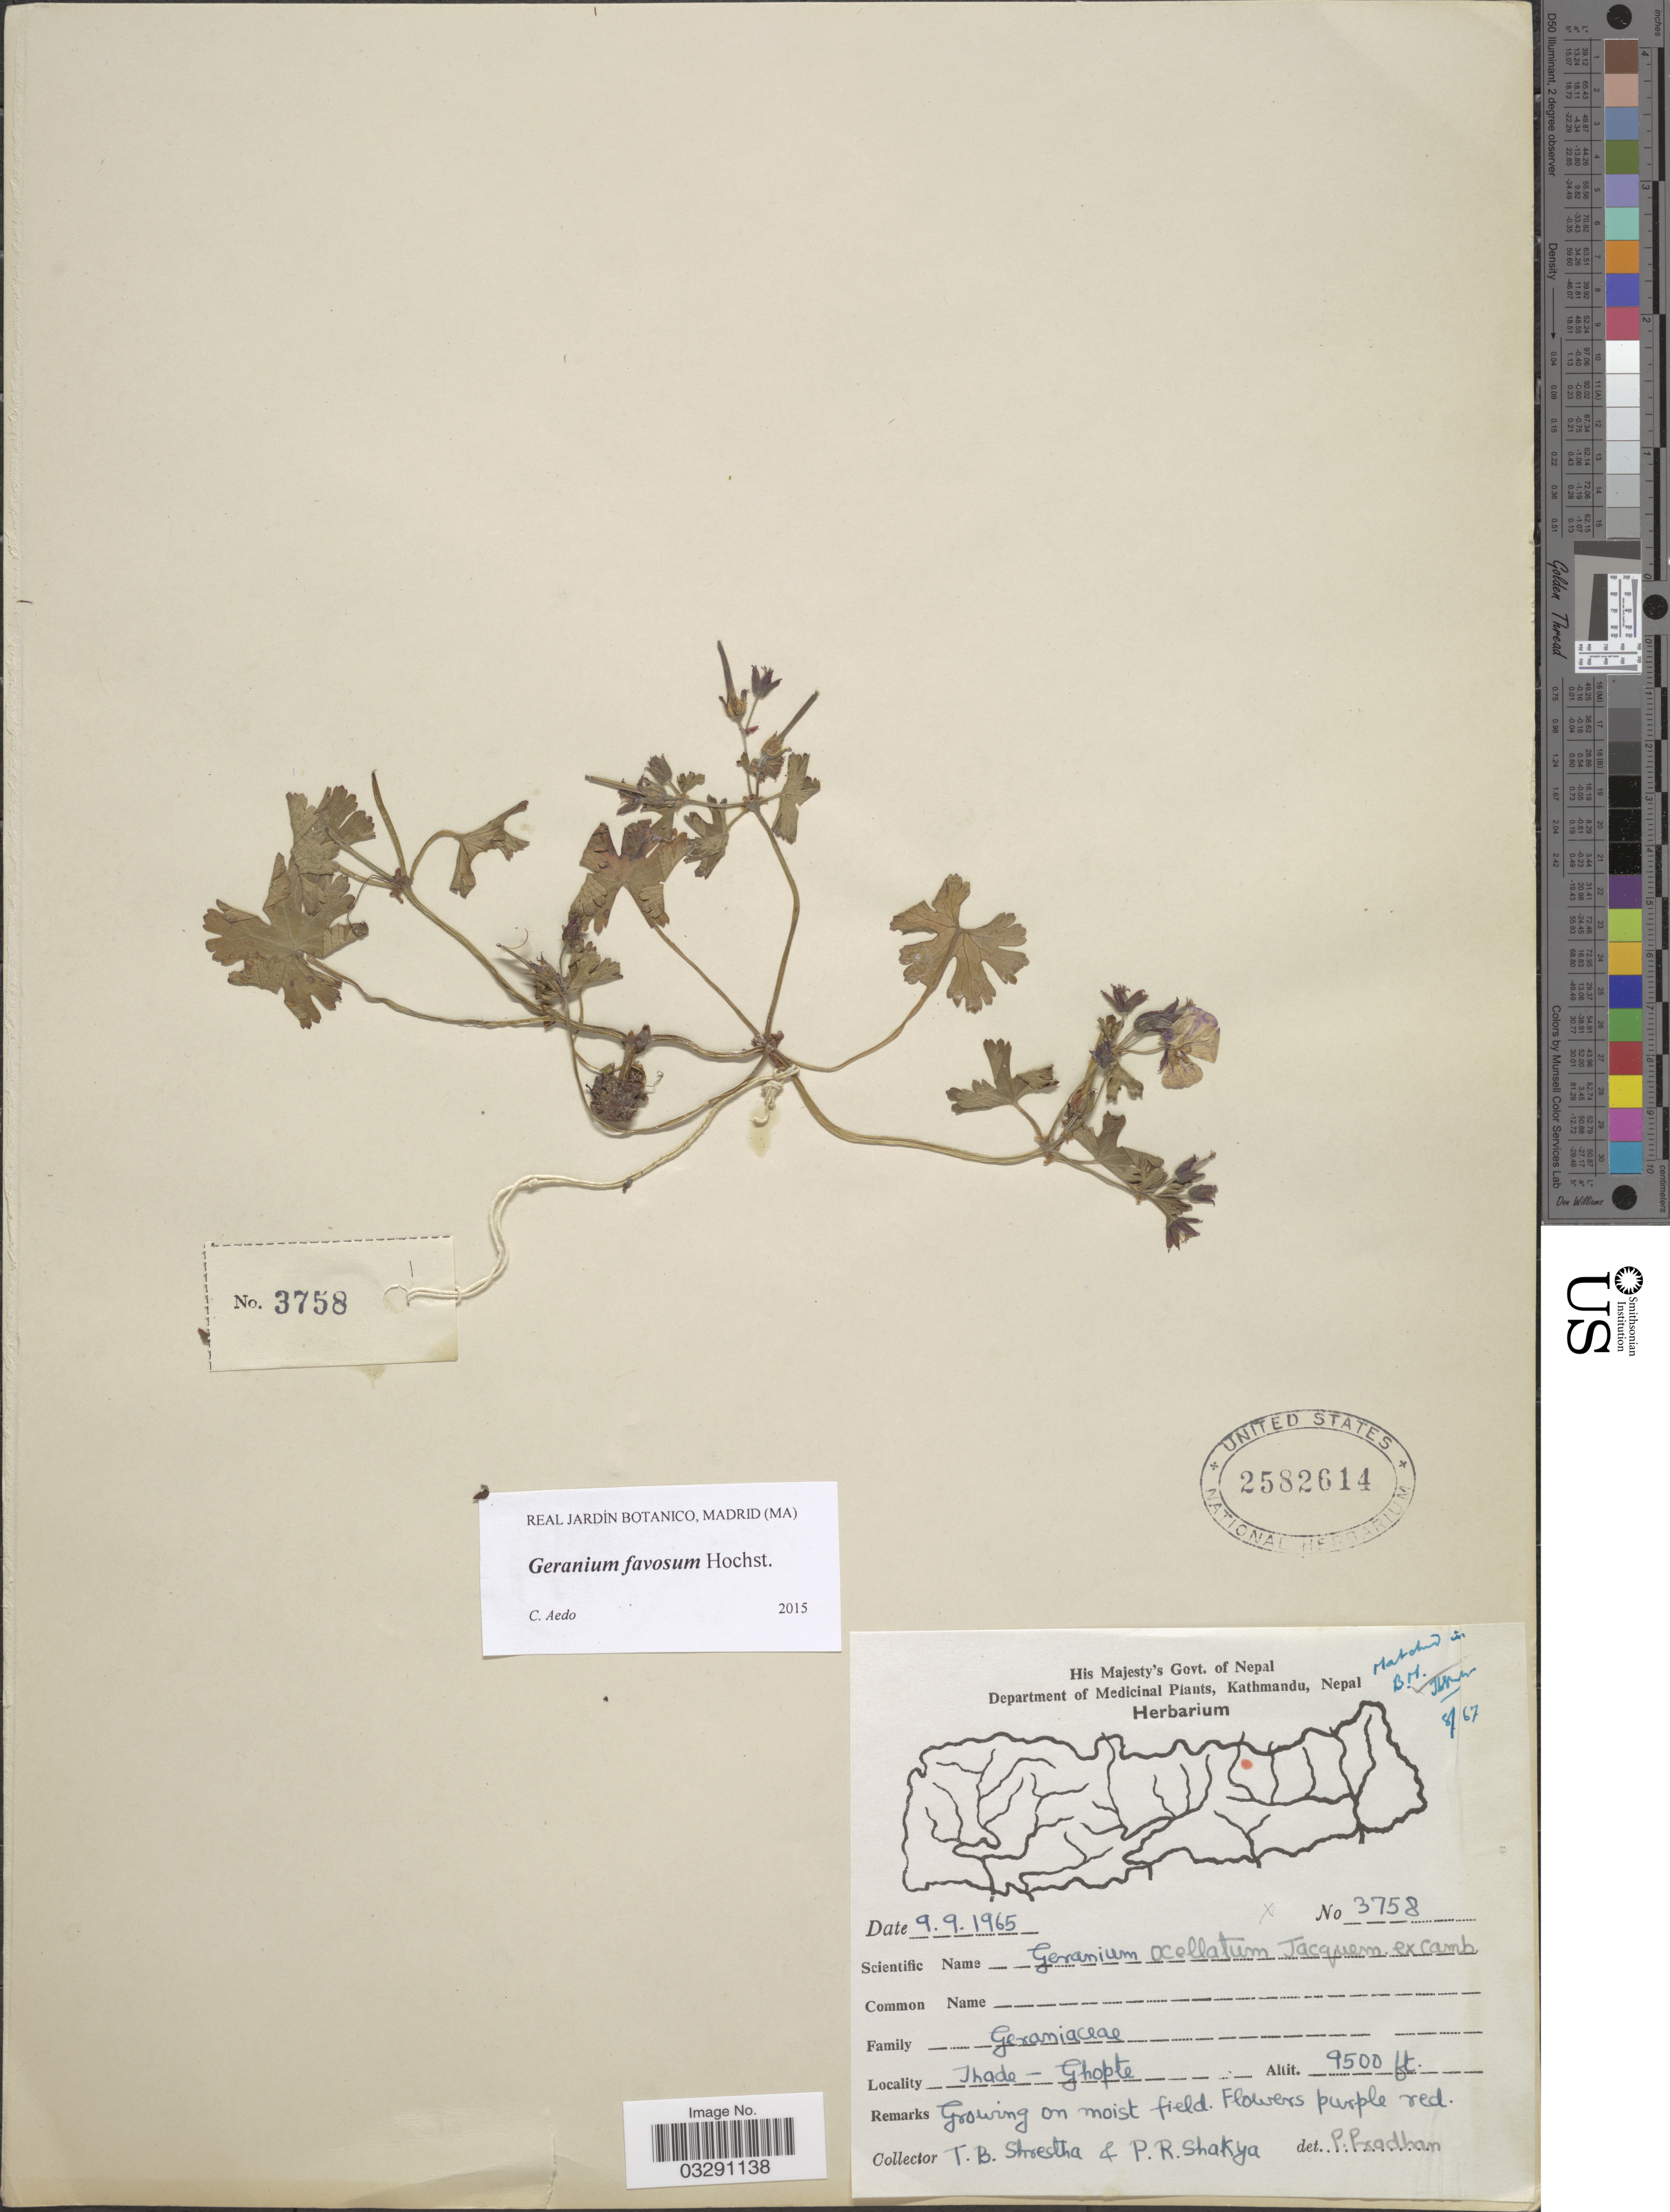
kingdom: Plantae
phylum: Tracheophyta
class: Magnoliopsida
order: Geraniales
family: Geraniaceae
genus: Geranium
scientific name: Geranium favosum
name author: Hochst. ex A. Rich.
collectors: T. B. Shrestha & P. Shakya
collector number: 3758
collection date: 1965-09-09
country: Nepal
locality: Thade-Ghopte.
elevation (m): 2896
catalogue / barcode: US 2582614